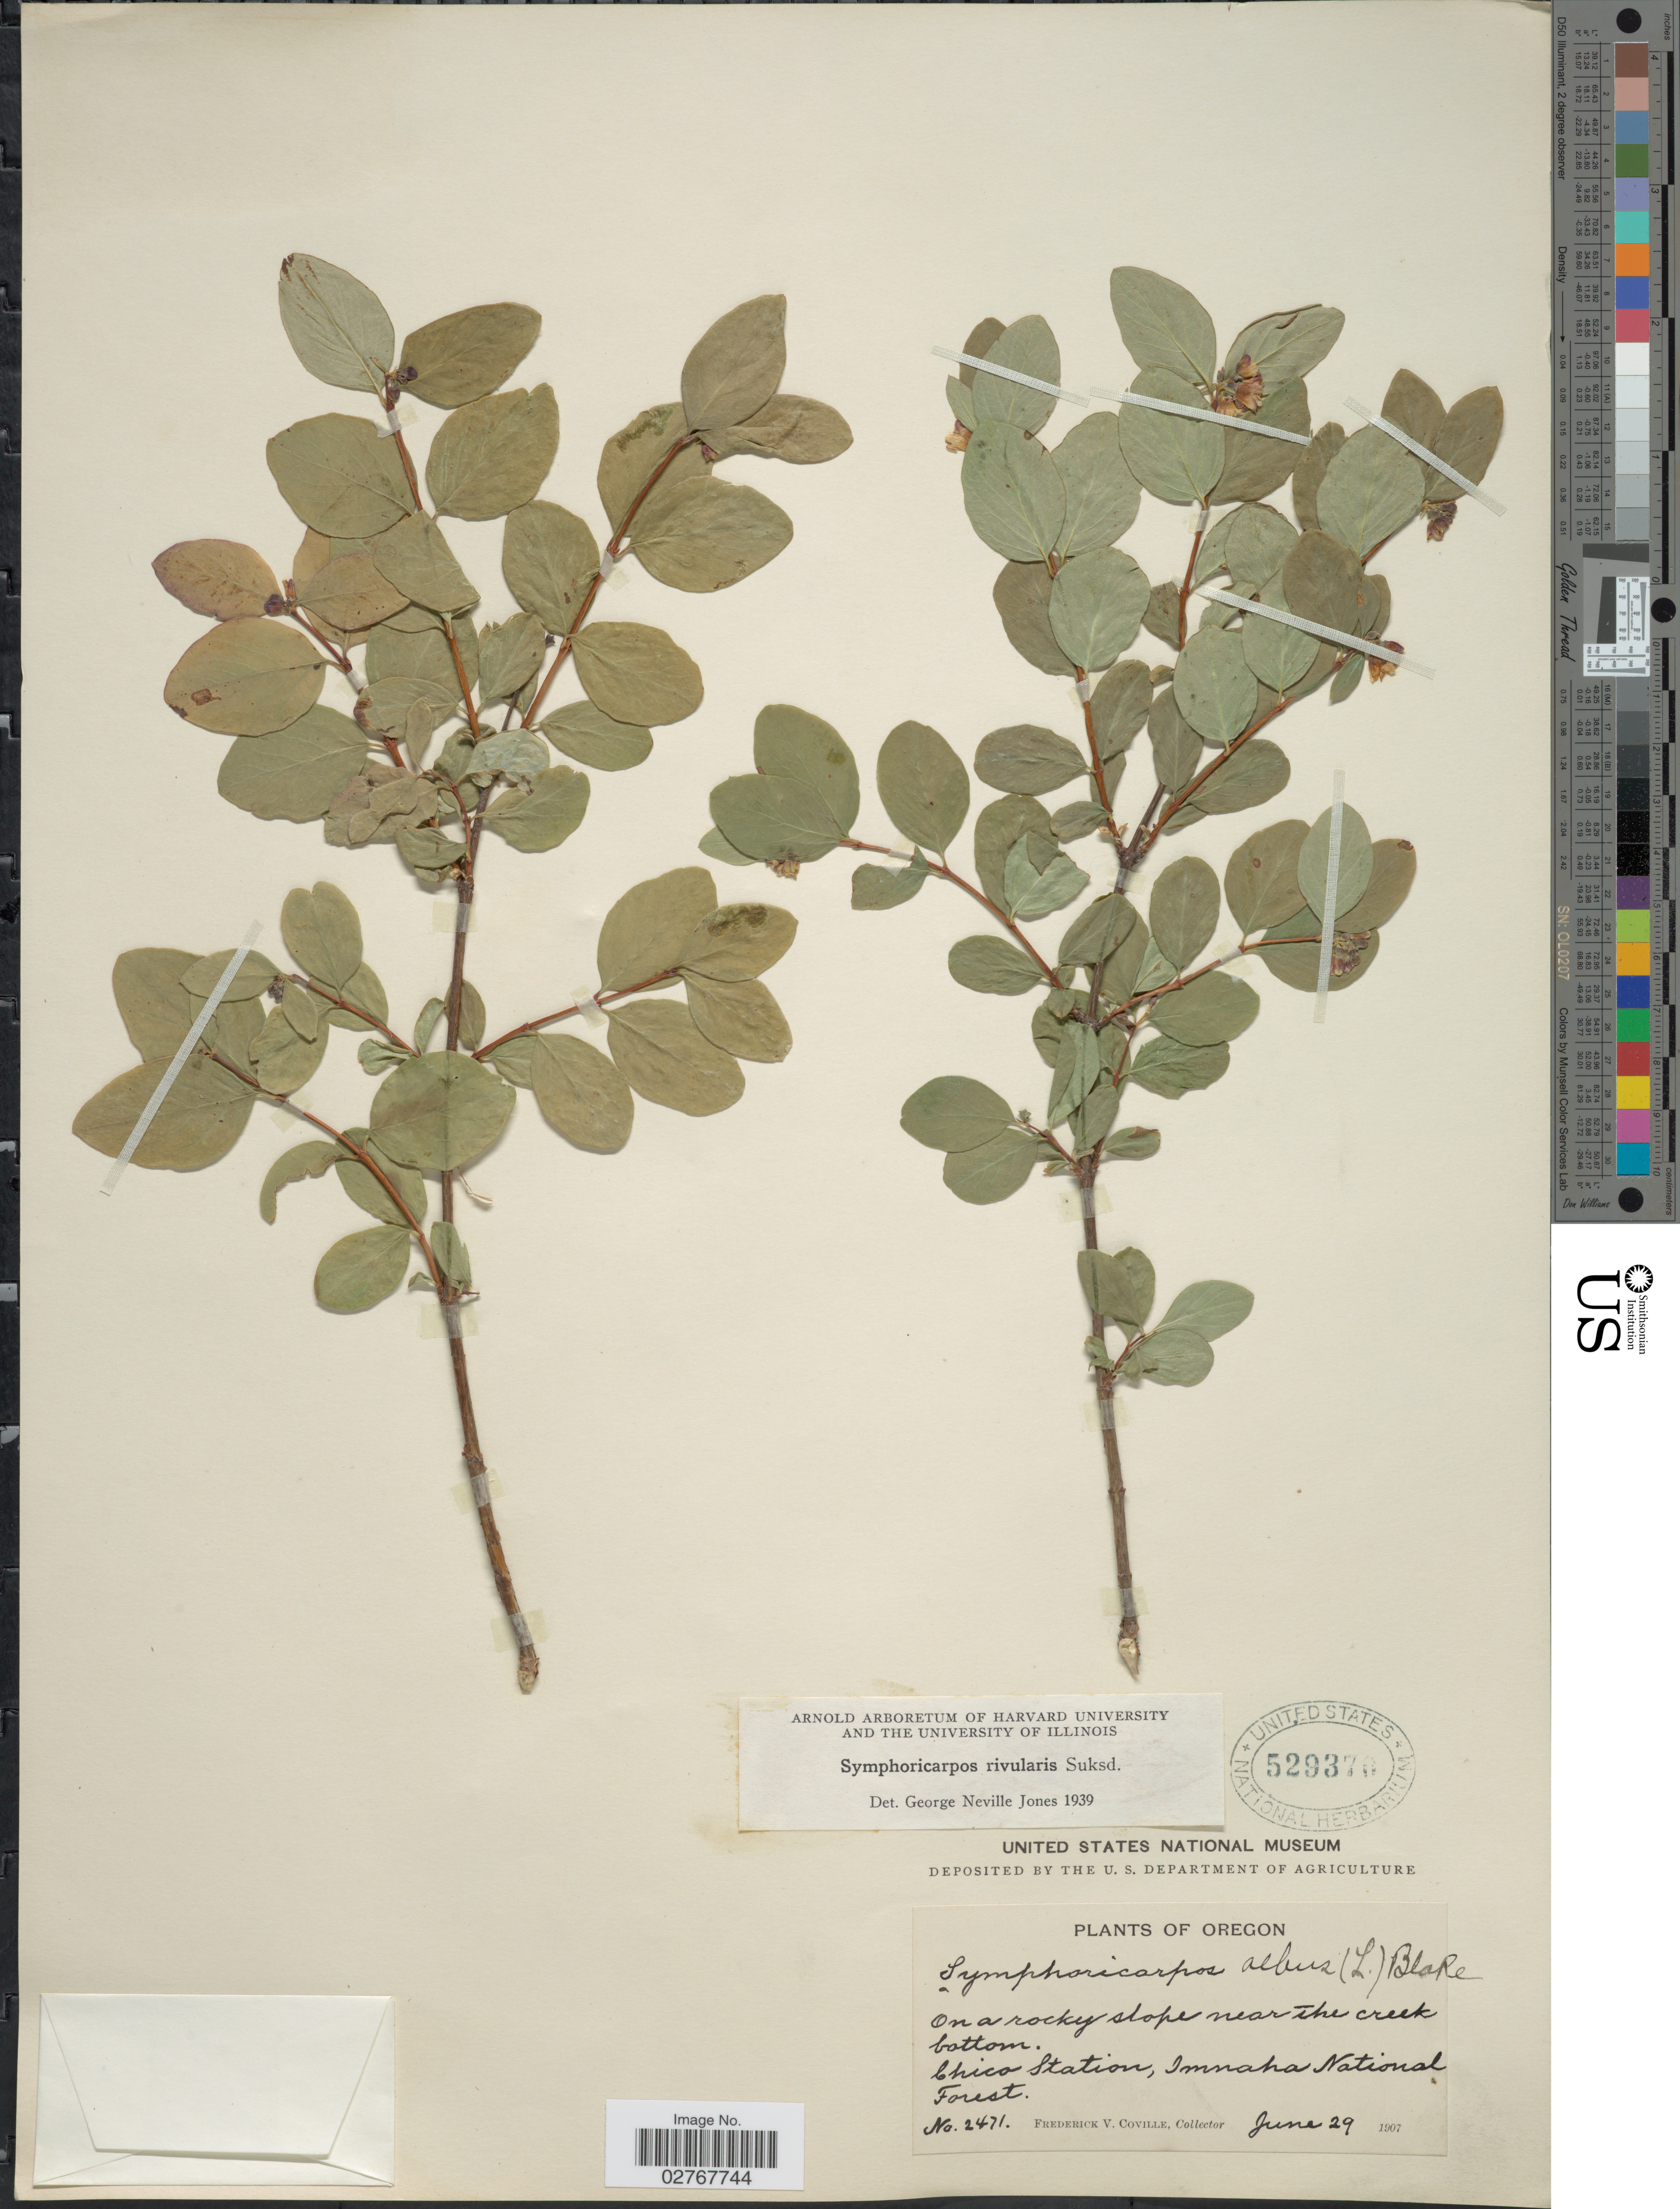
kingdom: Plantae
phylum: Tracheophyta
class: Magnoliopsida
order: Dipsacales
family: Caprifoliaceae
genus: Symphoricarpos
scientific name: Symphoricarpos rivularis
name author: Suksd.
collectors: F. V. Coville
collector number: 2471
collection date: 1907-06-29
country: United States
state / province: Oregon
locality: On a rocky slope near the creek bottom. Chico Station, Imnaha National Forest.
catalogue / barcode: US 529370